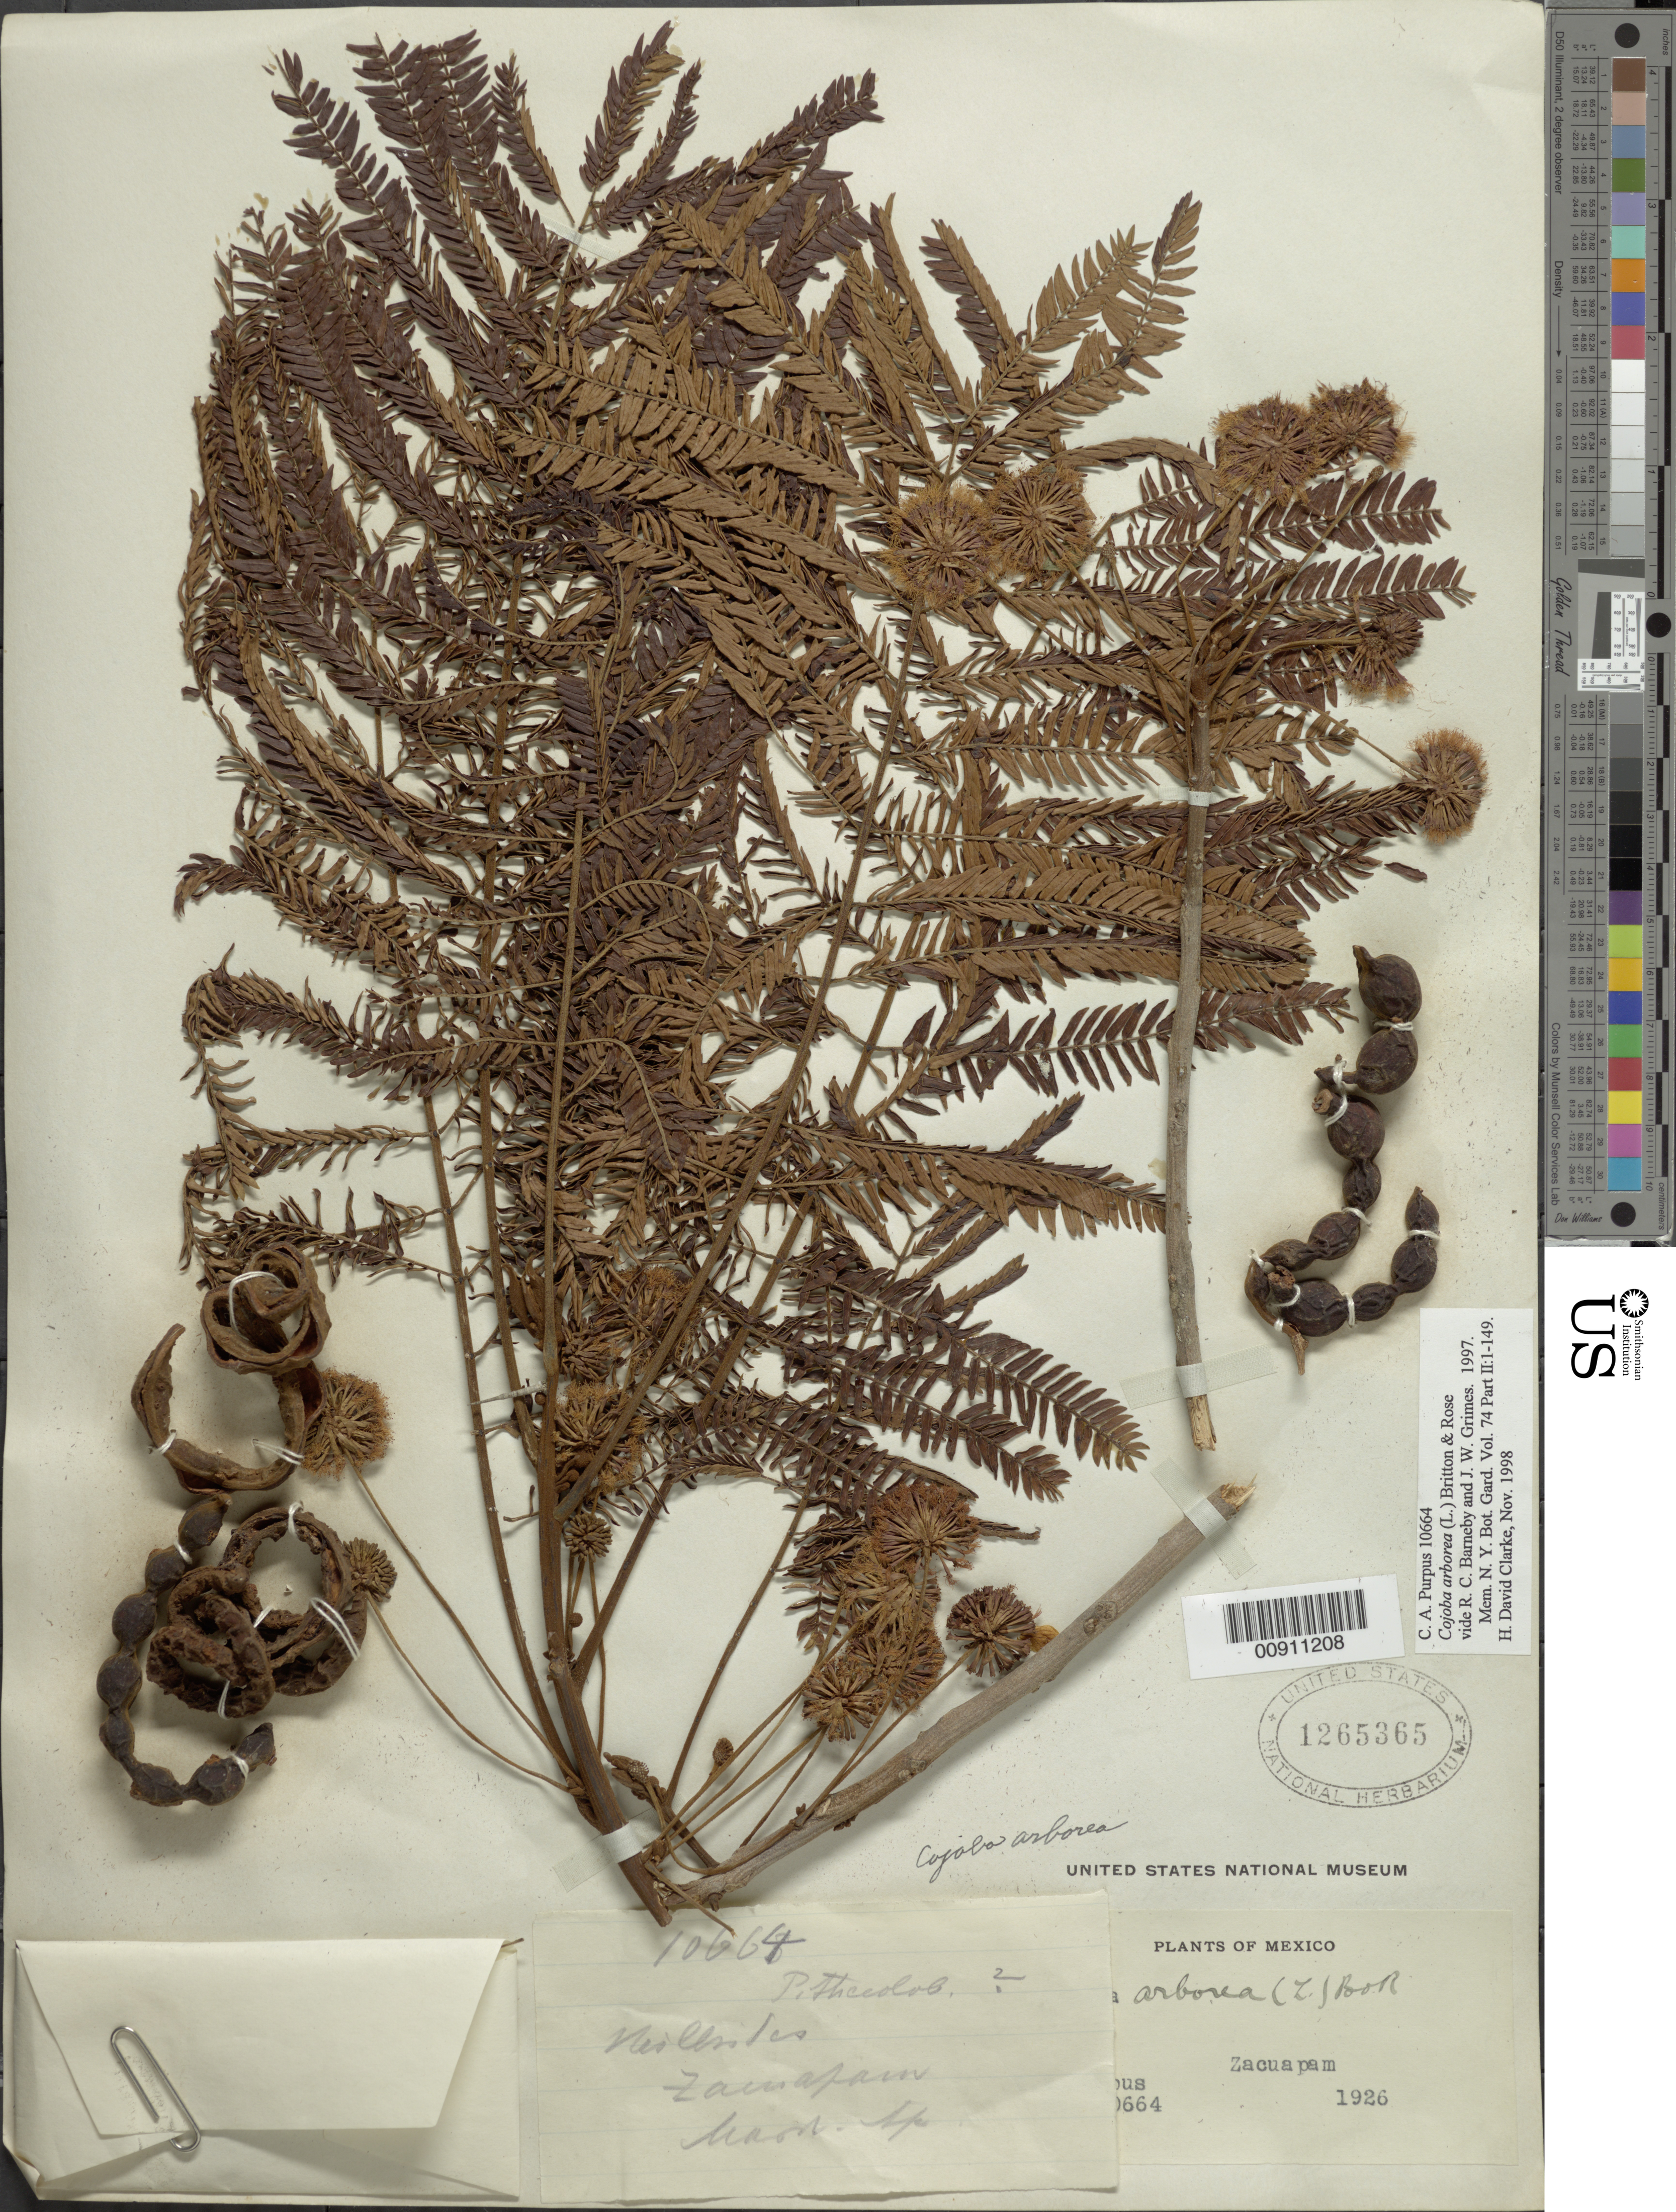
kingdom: Plantae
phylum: Tracheophyta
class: Magnoliopsida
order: Fabales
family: Fabaceae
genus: Cojoba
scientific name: Cojoba arborea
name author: (L.) Britton & Rose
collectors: C. A. Purpus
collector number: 10664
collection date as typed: Mar 1926 to -- Apr 1926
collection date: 1926-03/1926-04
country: Mexico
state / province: Veracruz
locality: Zacuapam.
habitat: Hillsides.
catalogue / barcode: US 1265365